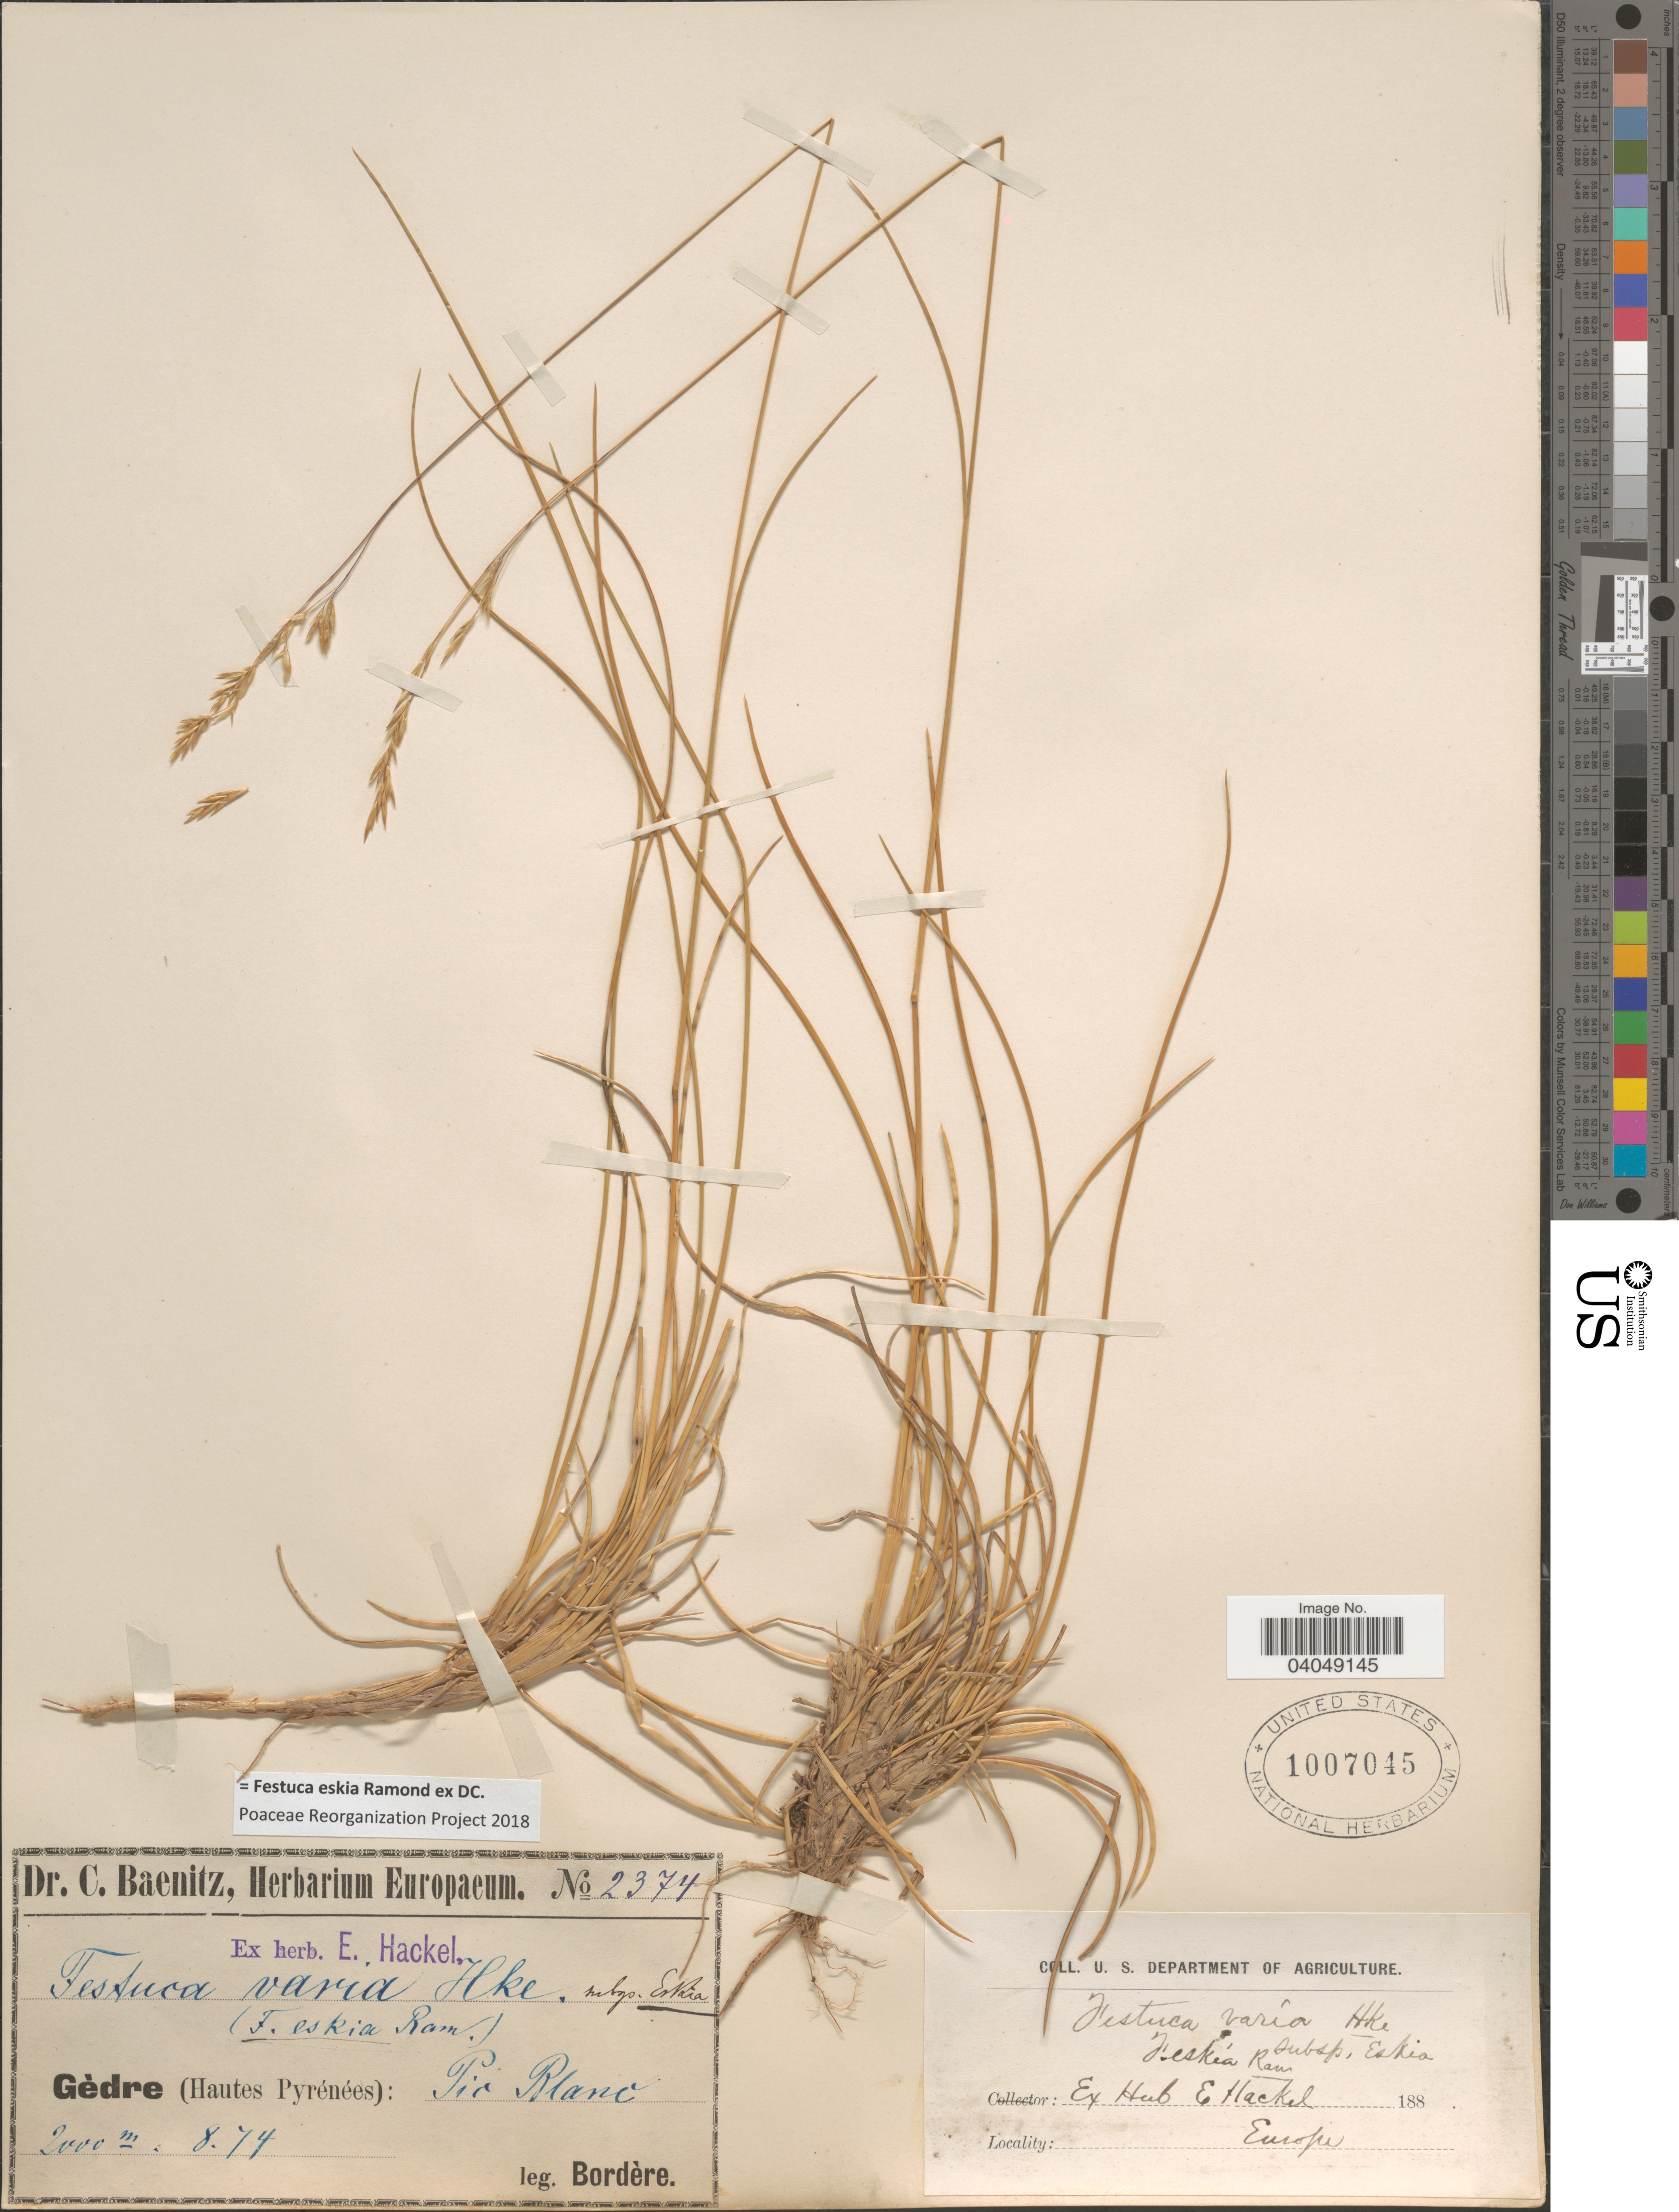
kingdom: Plantae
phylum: Tracheophyta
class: Liliopsida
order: Poales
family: Poaceae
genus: Festuca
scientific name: Festuca eskia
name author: Ramond ex DC.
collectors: -. Bordère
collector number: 2374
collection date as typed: Transcribed d/m/y: /8/74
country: France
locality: Gèdre (Hautes Pyrénées): Pic Blanc. Europe.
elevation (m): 2000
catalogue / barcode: US 1007045